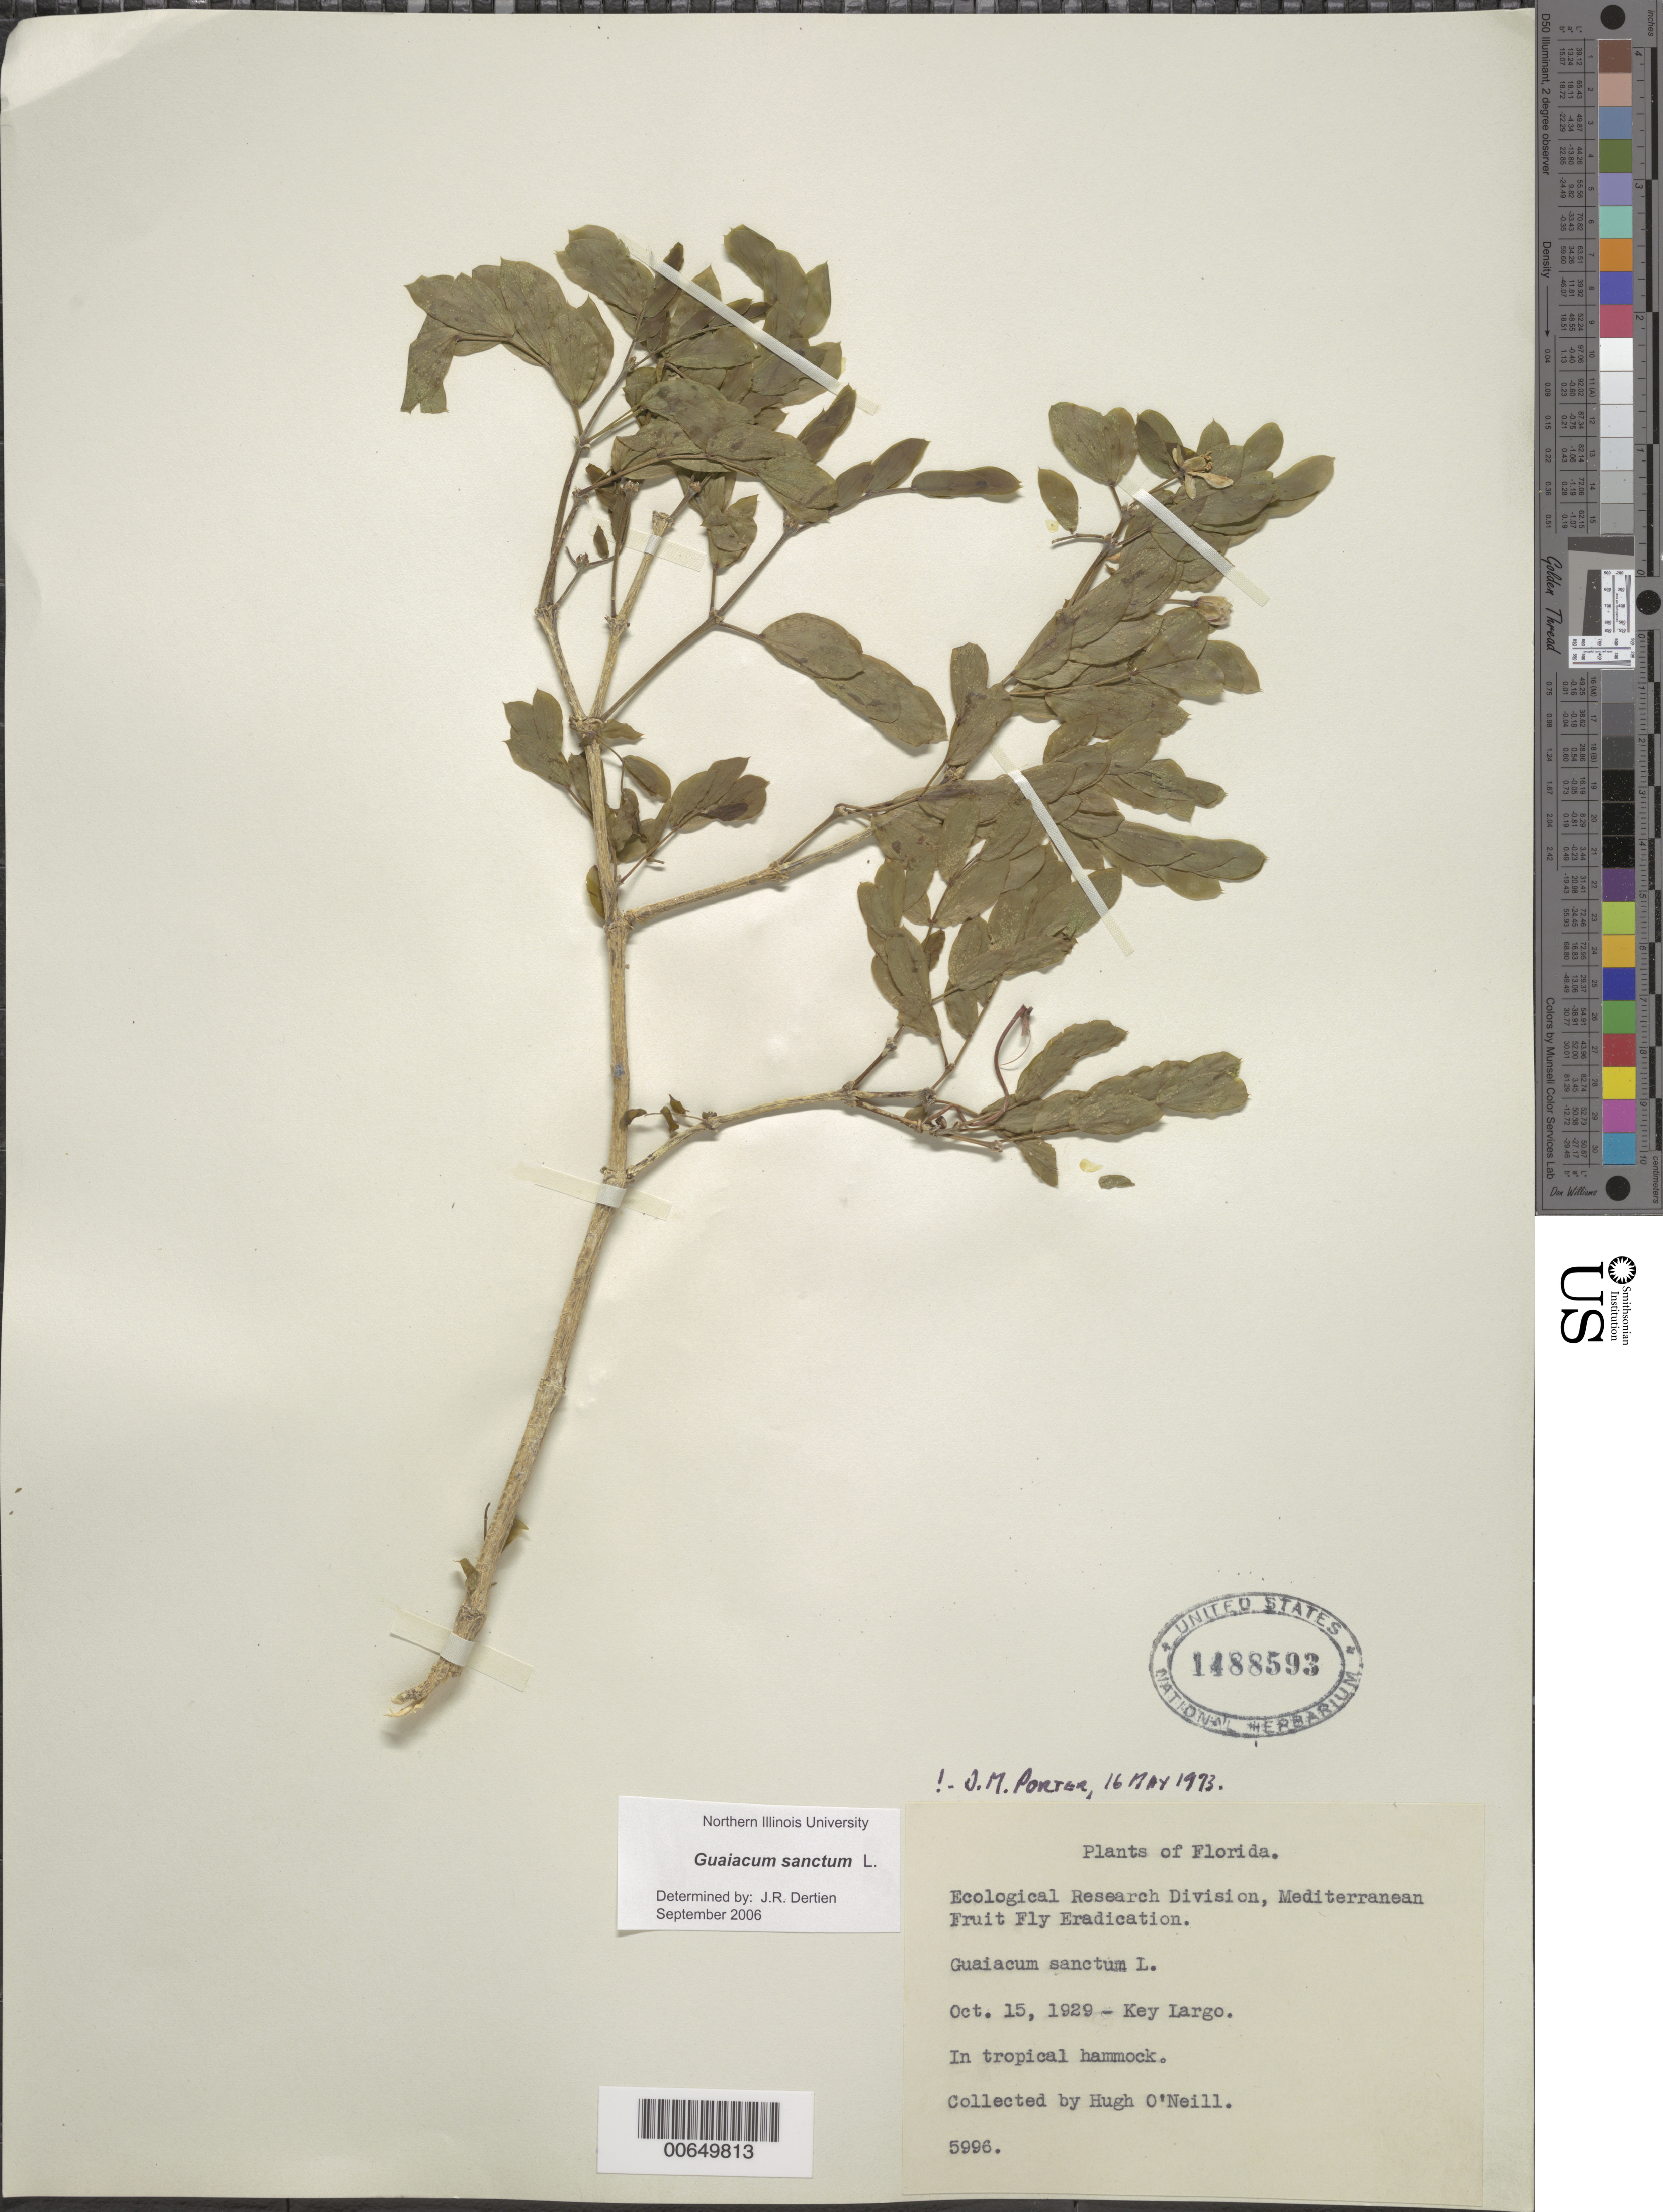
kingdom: Plantae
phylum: Tracheophyta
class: Magnoliopsida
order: Zygophyllales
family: Zygophyllaceae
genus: Guaiacum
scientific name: Guaiacum sanctum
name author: L.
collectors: H. O'Neill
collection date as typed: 15 Oct 1929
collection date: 1929-10-15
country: United States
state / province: Florida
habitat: In tropical hammock.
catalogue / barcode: US 1488593